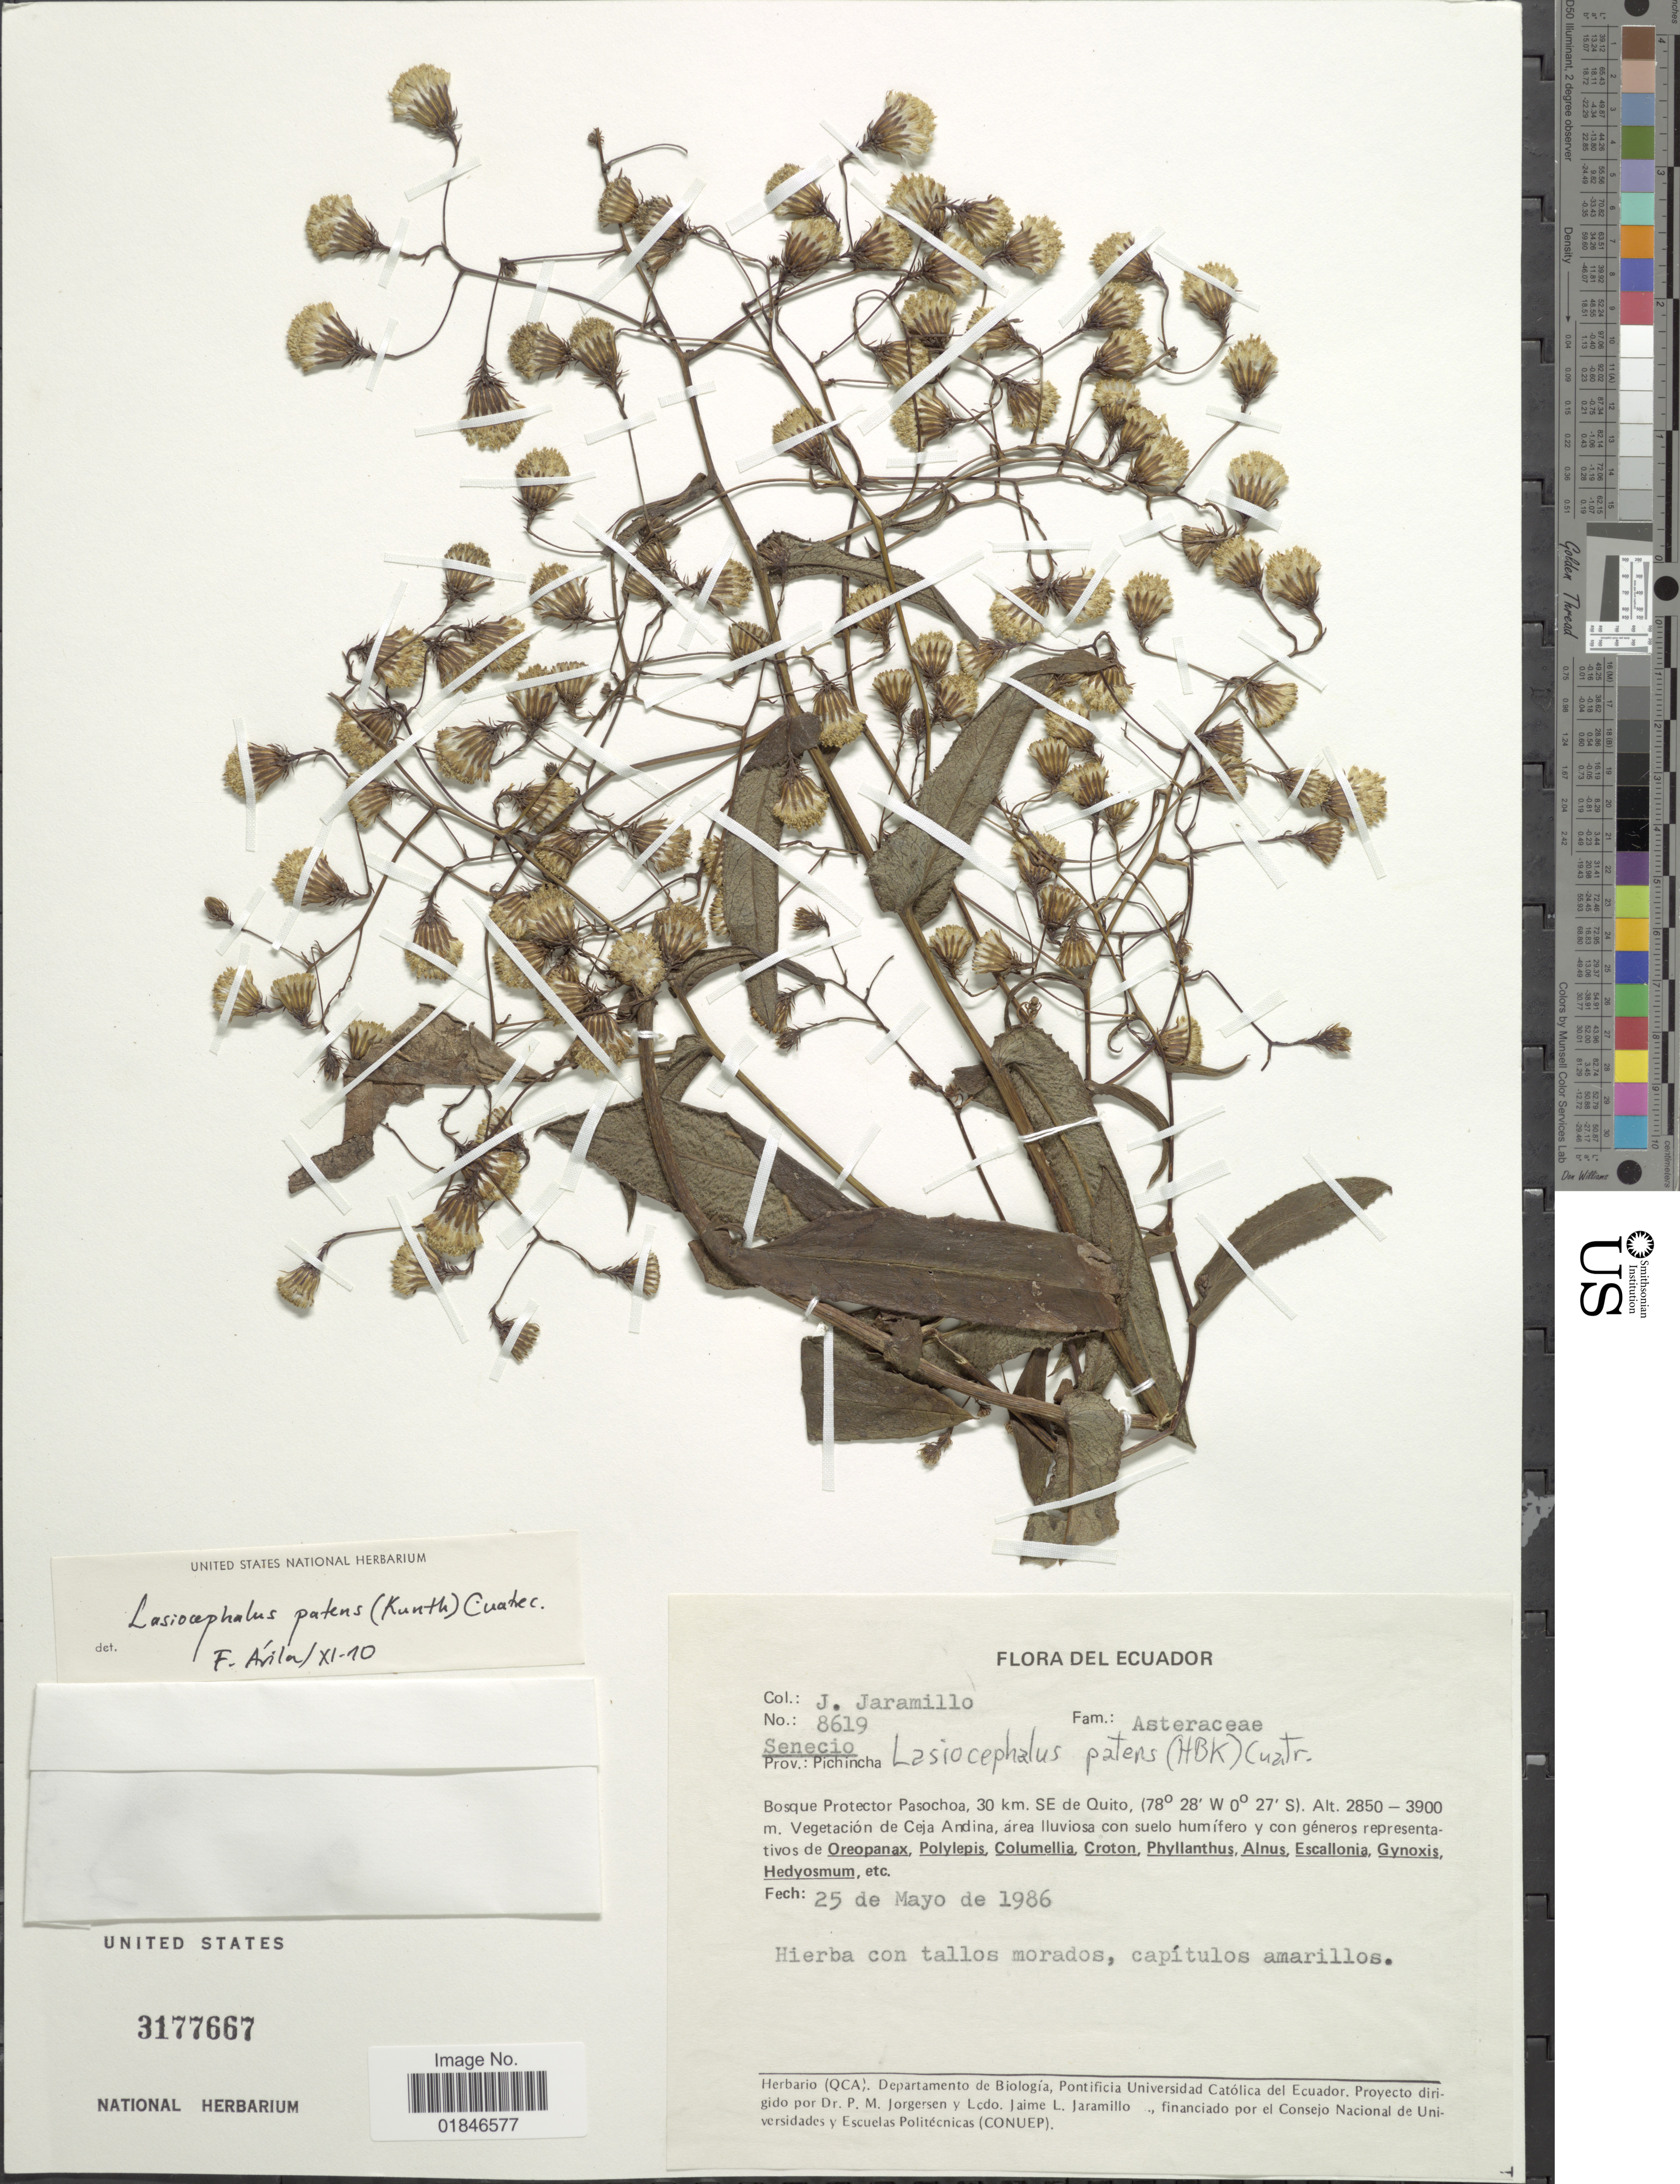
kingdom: Plantae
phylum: Tracheophyta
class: Magnoliopsida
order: Asterales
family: Asteraceae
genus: Senecio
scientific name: Senecio patens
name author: (Kunth) DC.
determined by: Salomon, Luciana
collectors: J. Jaramillo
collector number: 8619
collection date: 1986-05-25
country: Ecuador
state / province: Pichincha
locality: Prov. Pichincha. Bosque Protector Pasochoa, 30 km. SE de Quito.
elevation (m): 2850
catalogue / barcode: US 3177667